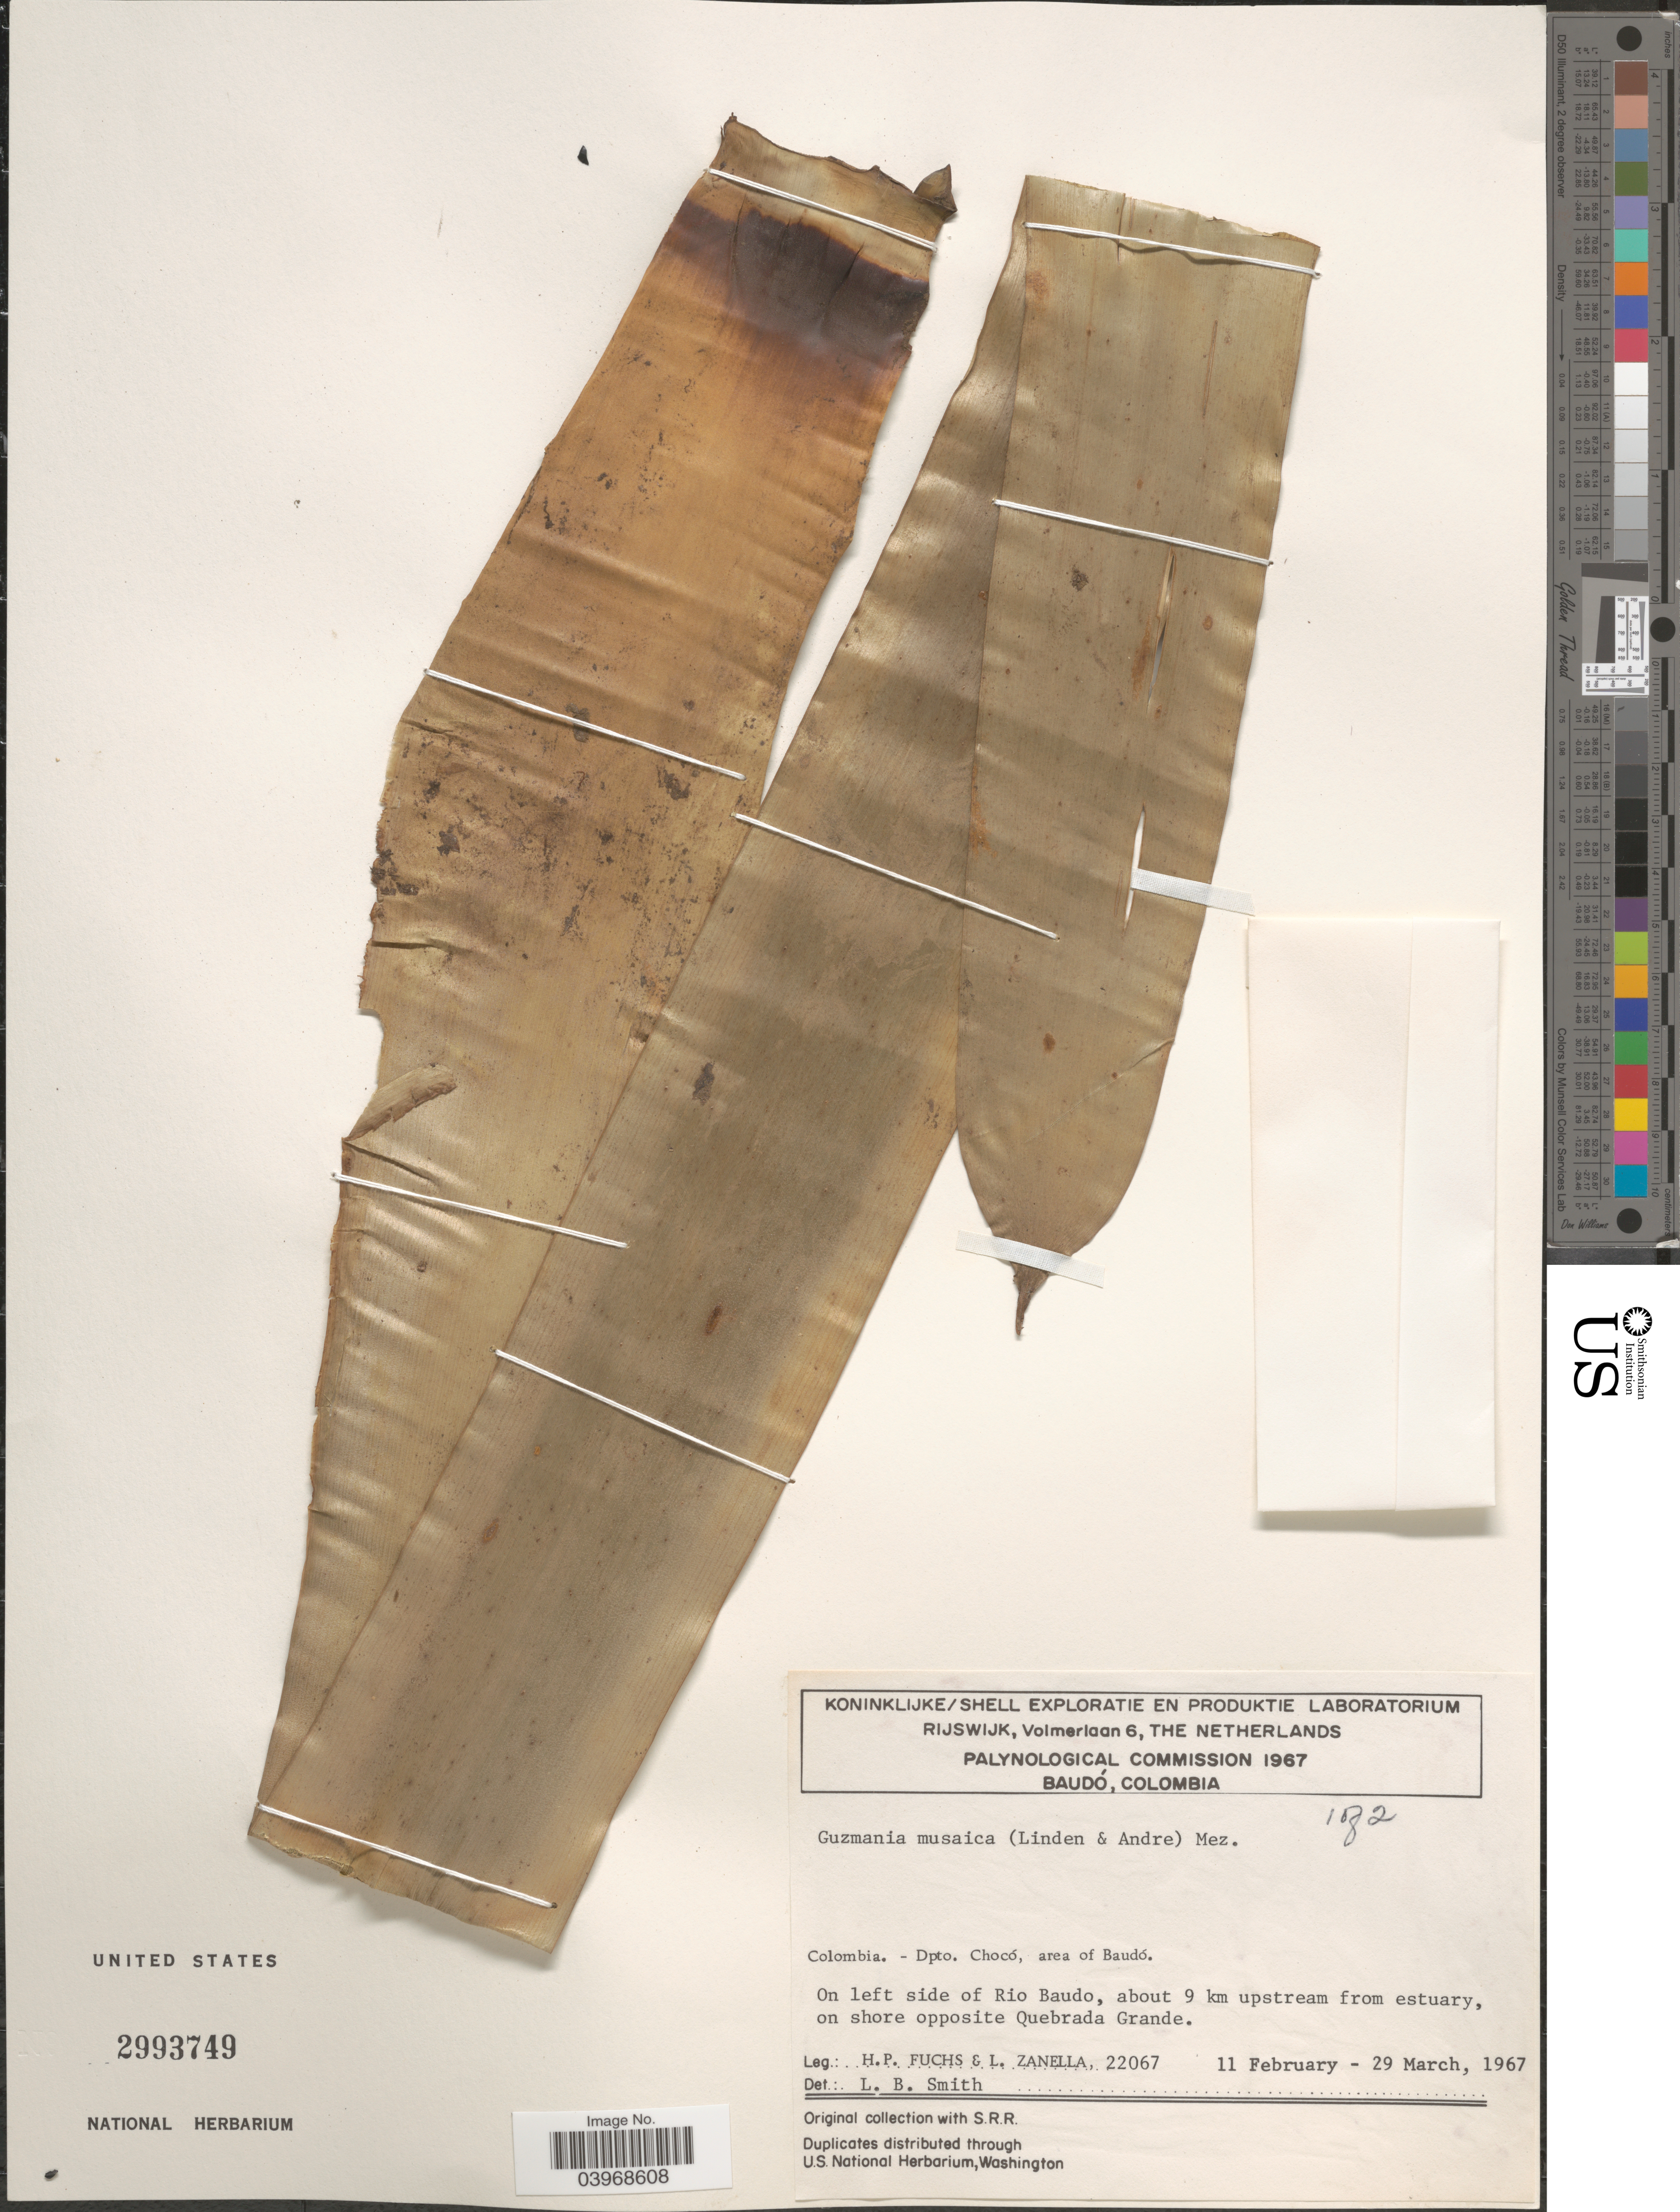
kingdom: Plantae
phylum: Tracheophyta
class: Liliopsida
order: Poales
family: Bromeliaceae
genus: Guzmania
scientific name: Guzmania musaica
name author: (Linden & André) Mez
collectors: H. P. Fuchs & L. Zanella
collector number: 22067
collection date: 1967-02-11/1967-03-29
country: Colombia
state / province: Chocó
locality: Dpto. Chocó, area of Baudó. On left side of Rio Baudo, about 9 km upstream from estuary, on shore opposite Quebrada Grande.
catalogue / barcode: US 2993749